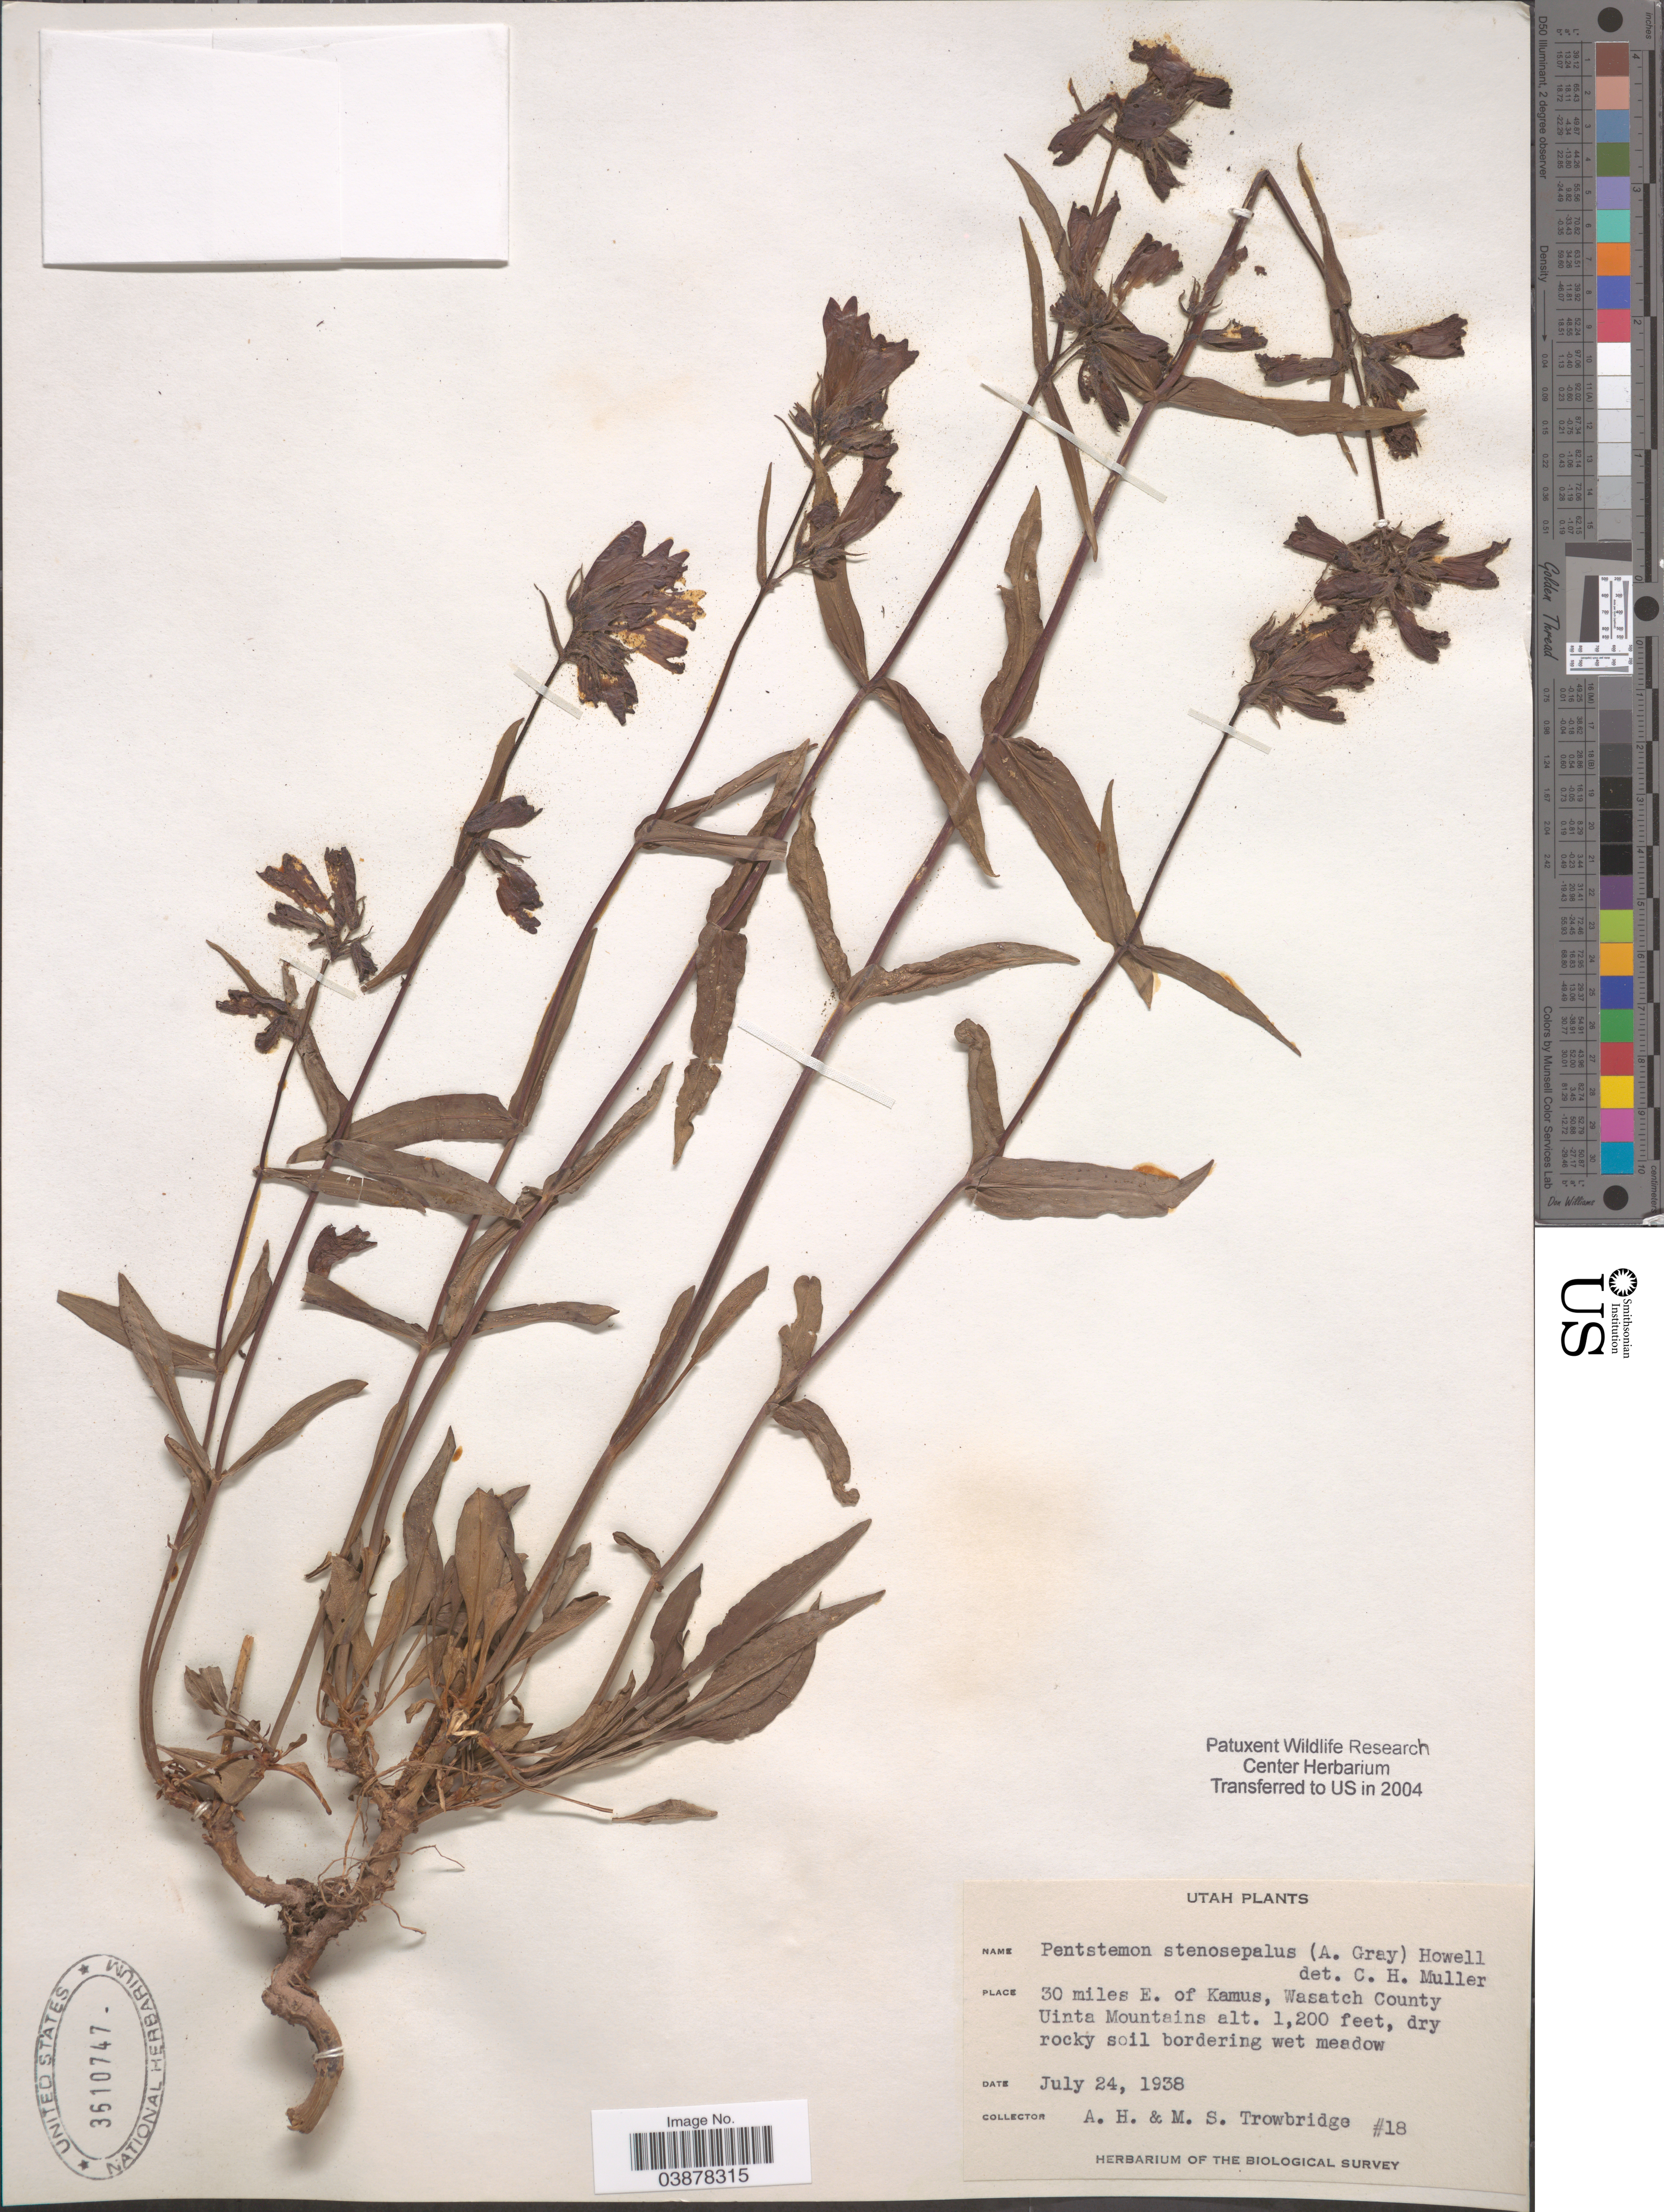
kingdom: Plantae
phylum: Tracheophyta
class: Magnoliopsida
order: Lamiales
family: Plantaginaceae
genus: Penstemon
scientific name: Penstemon stenosepalus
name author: (A. Gray) Howell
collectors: A. H. Trowbridge & M. Trowbridge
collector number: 18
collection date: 1938-07-24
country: United States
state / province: Utah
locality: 30 miles E. of Kamus, Wasatch County. Uinta Mountains.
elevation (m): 366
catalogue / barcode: US 3610747